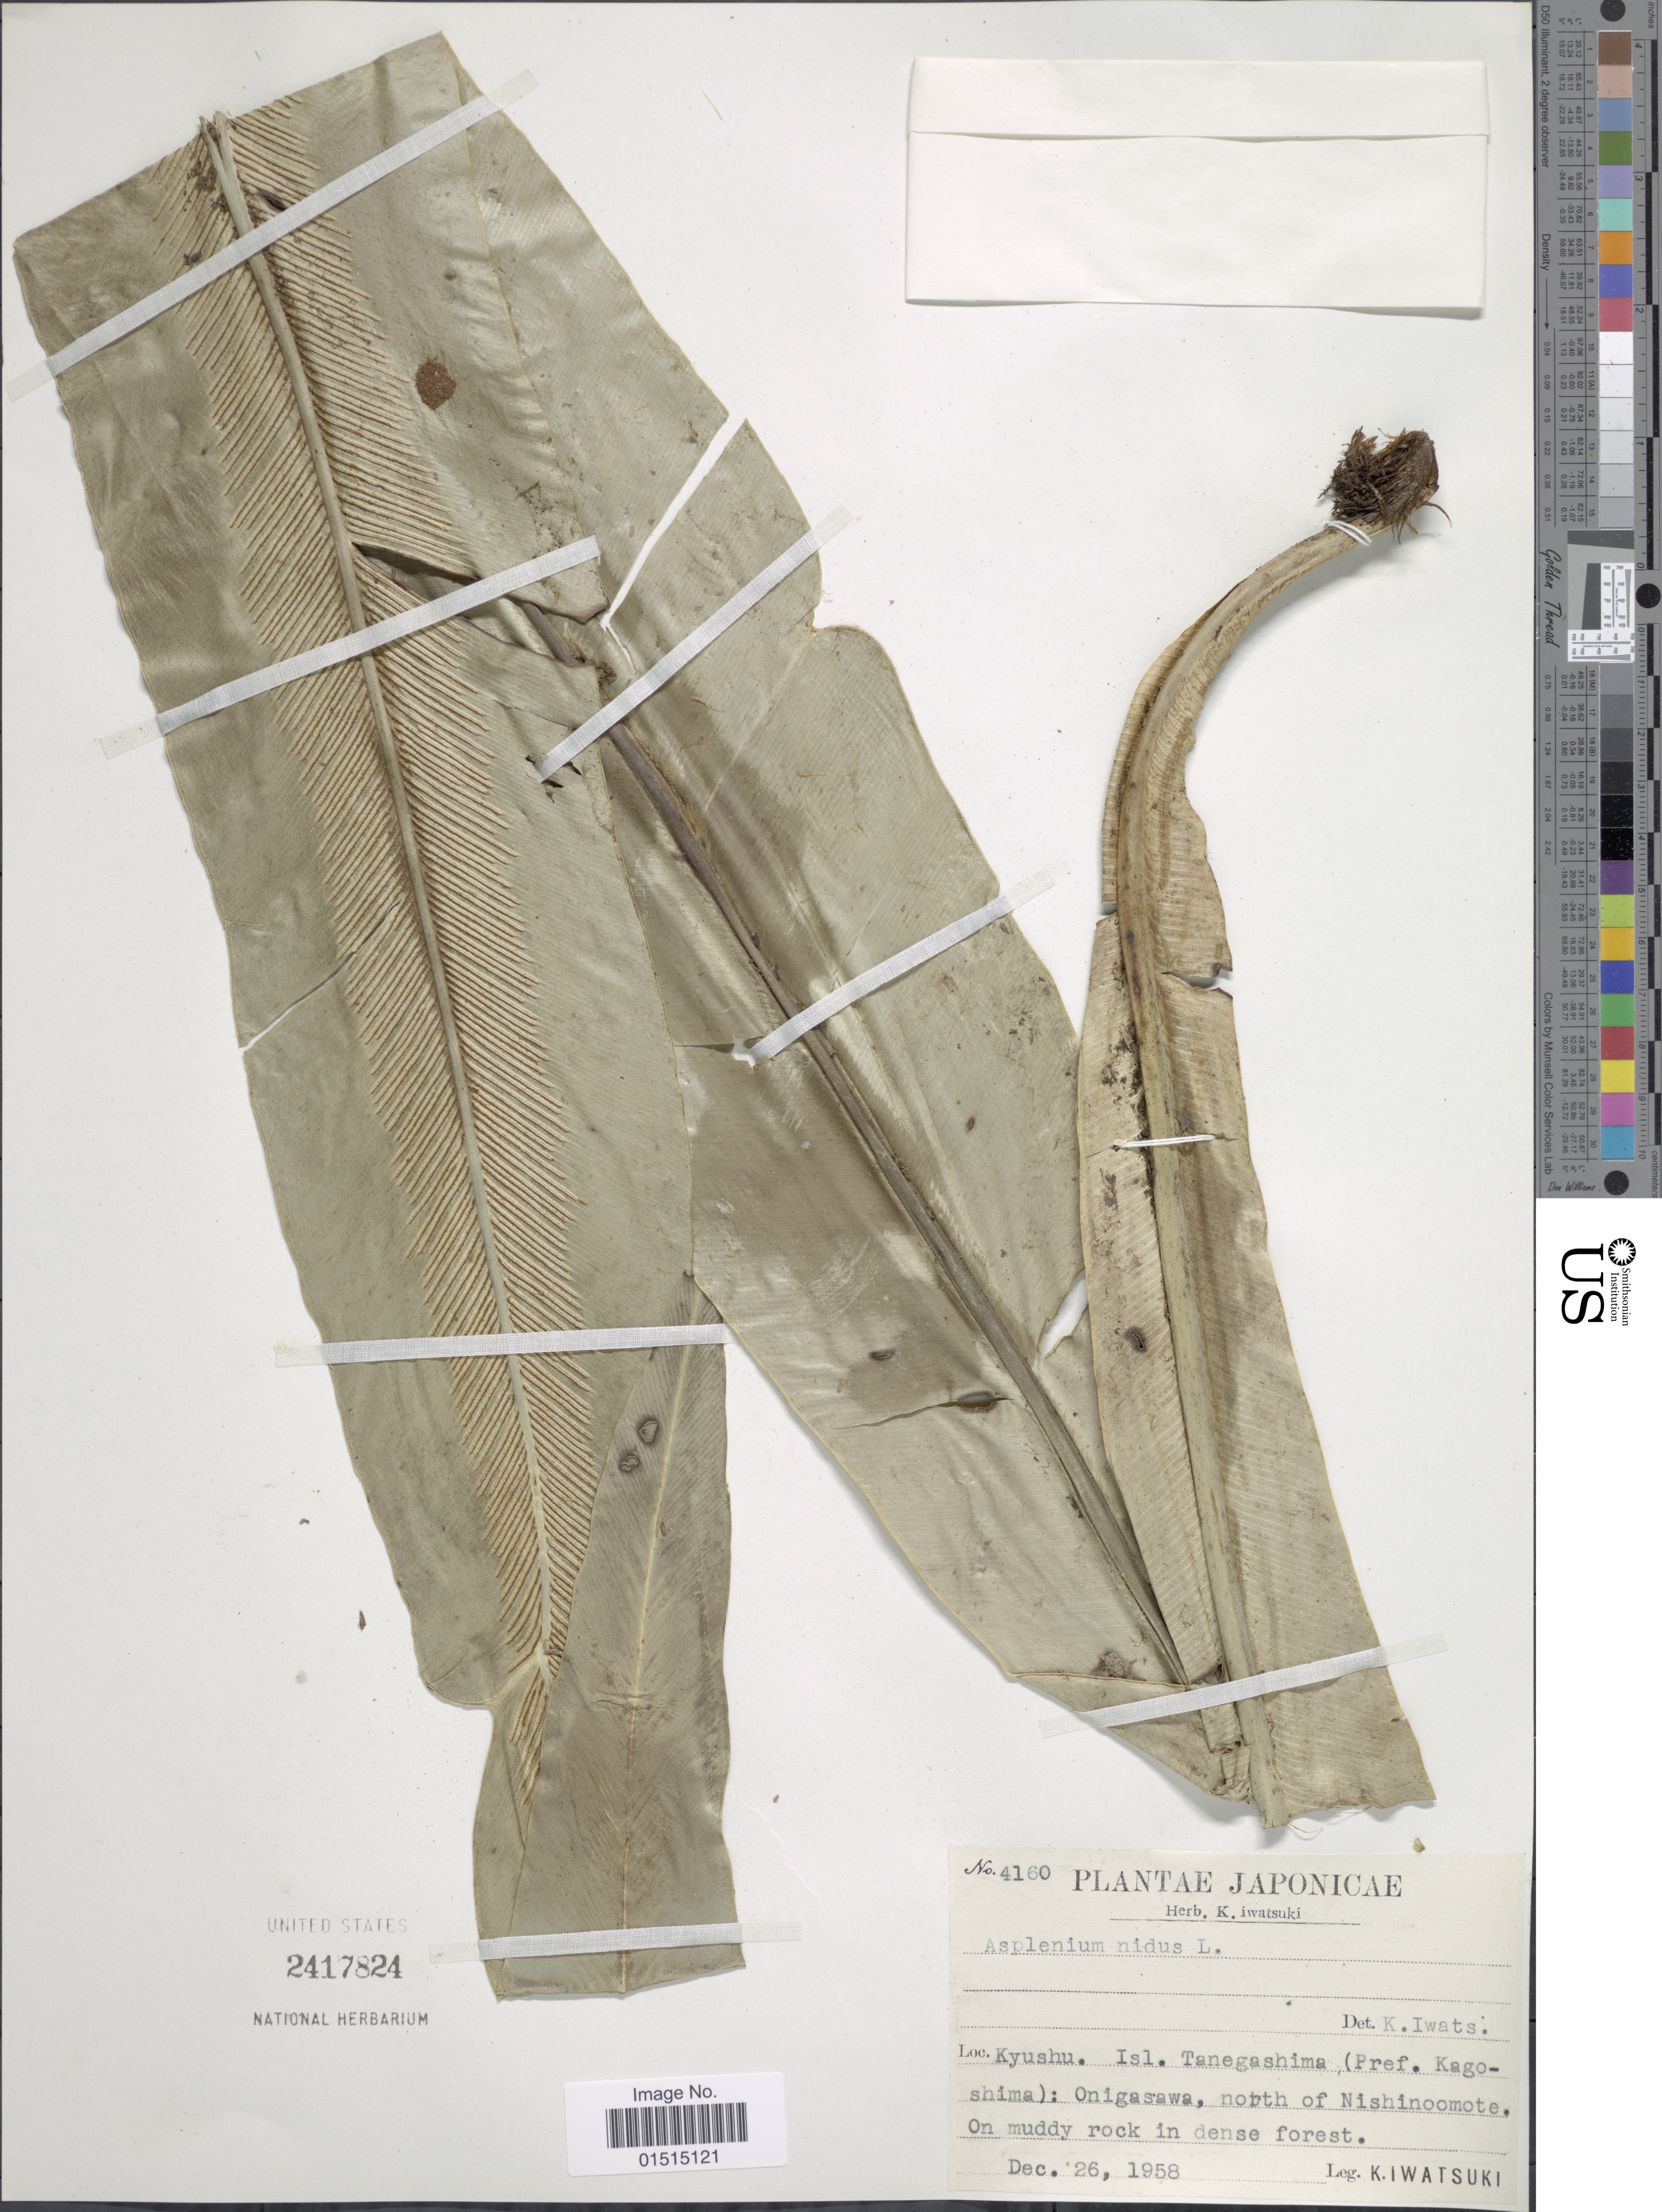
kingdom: Plantae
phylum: Tracheophyta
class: Polypodiopsida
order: Polypodiales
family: Aspleniaceae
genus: Asplenium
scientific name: Asplenium nidus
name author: L.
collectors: K. Iwatsuki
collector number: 4160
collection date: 1958-12-26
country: Japan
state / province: Kagosima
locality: Kyushu. Isl. Tanegashima (pref. Kagoshima); Onigasawa, north of Nishinoomote. on muddy rock in dense forest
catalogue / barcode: US 2417824